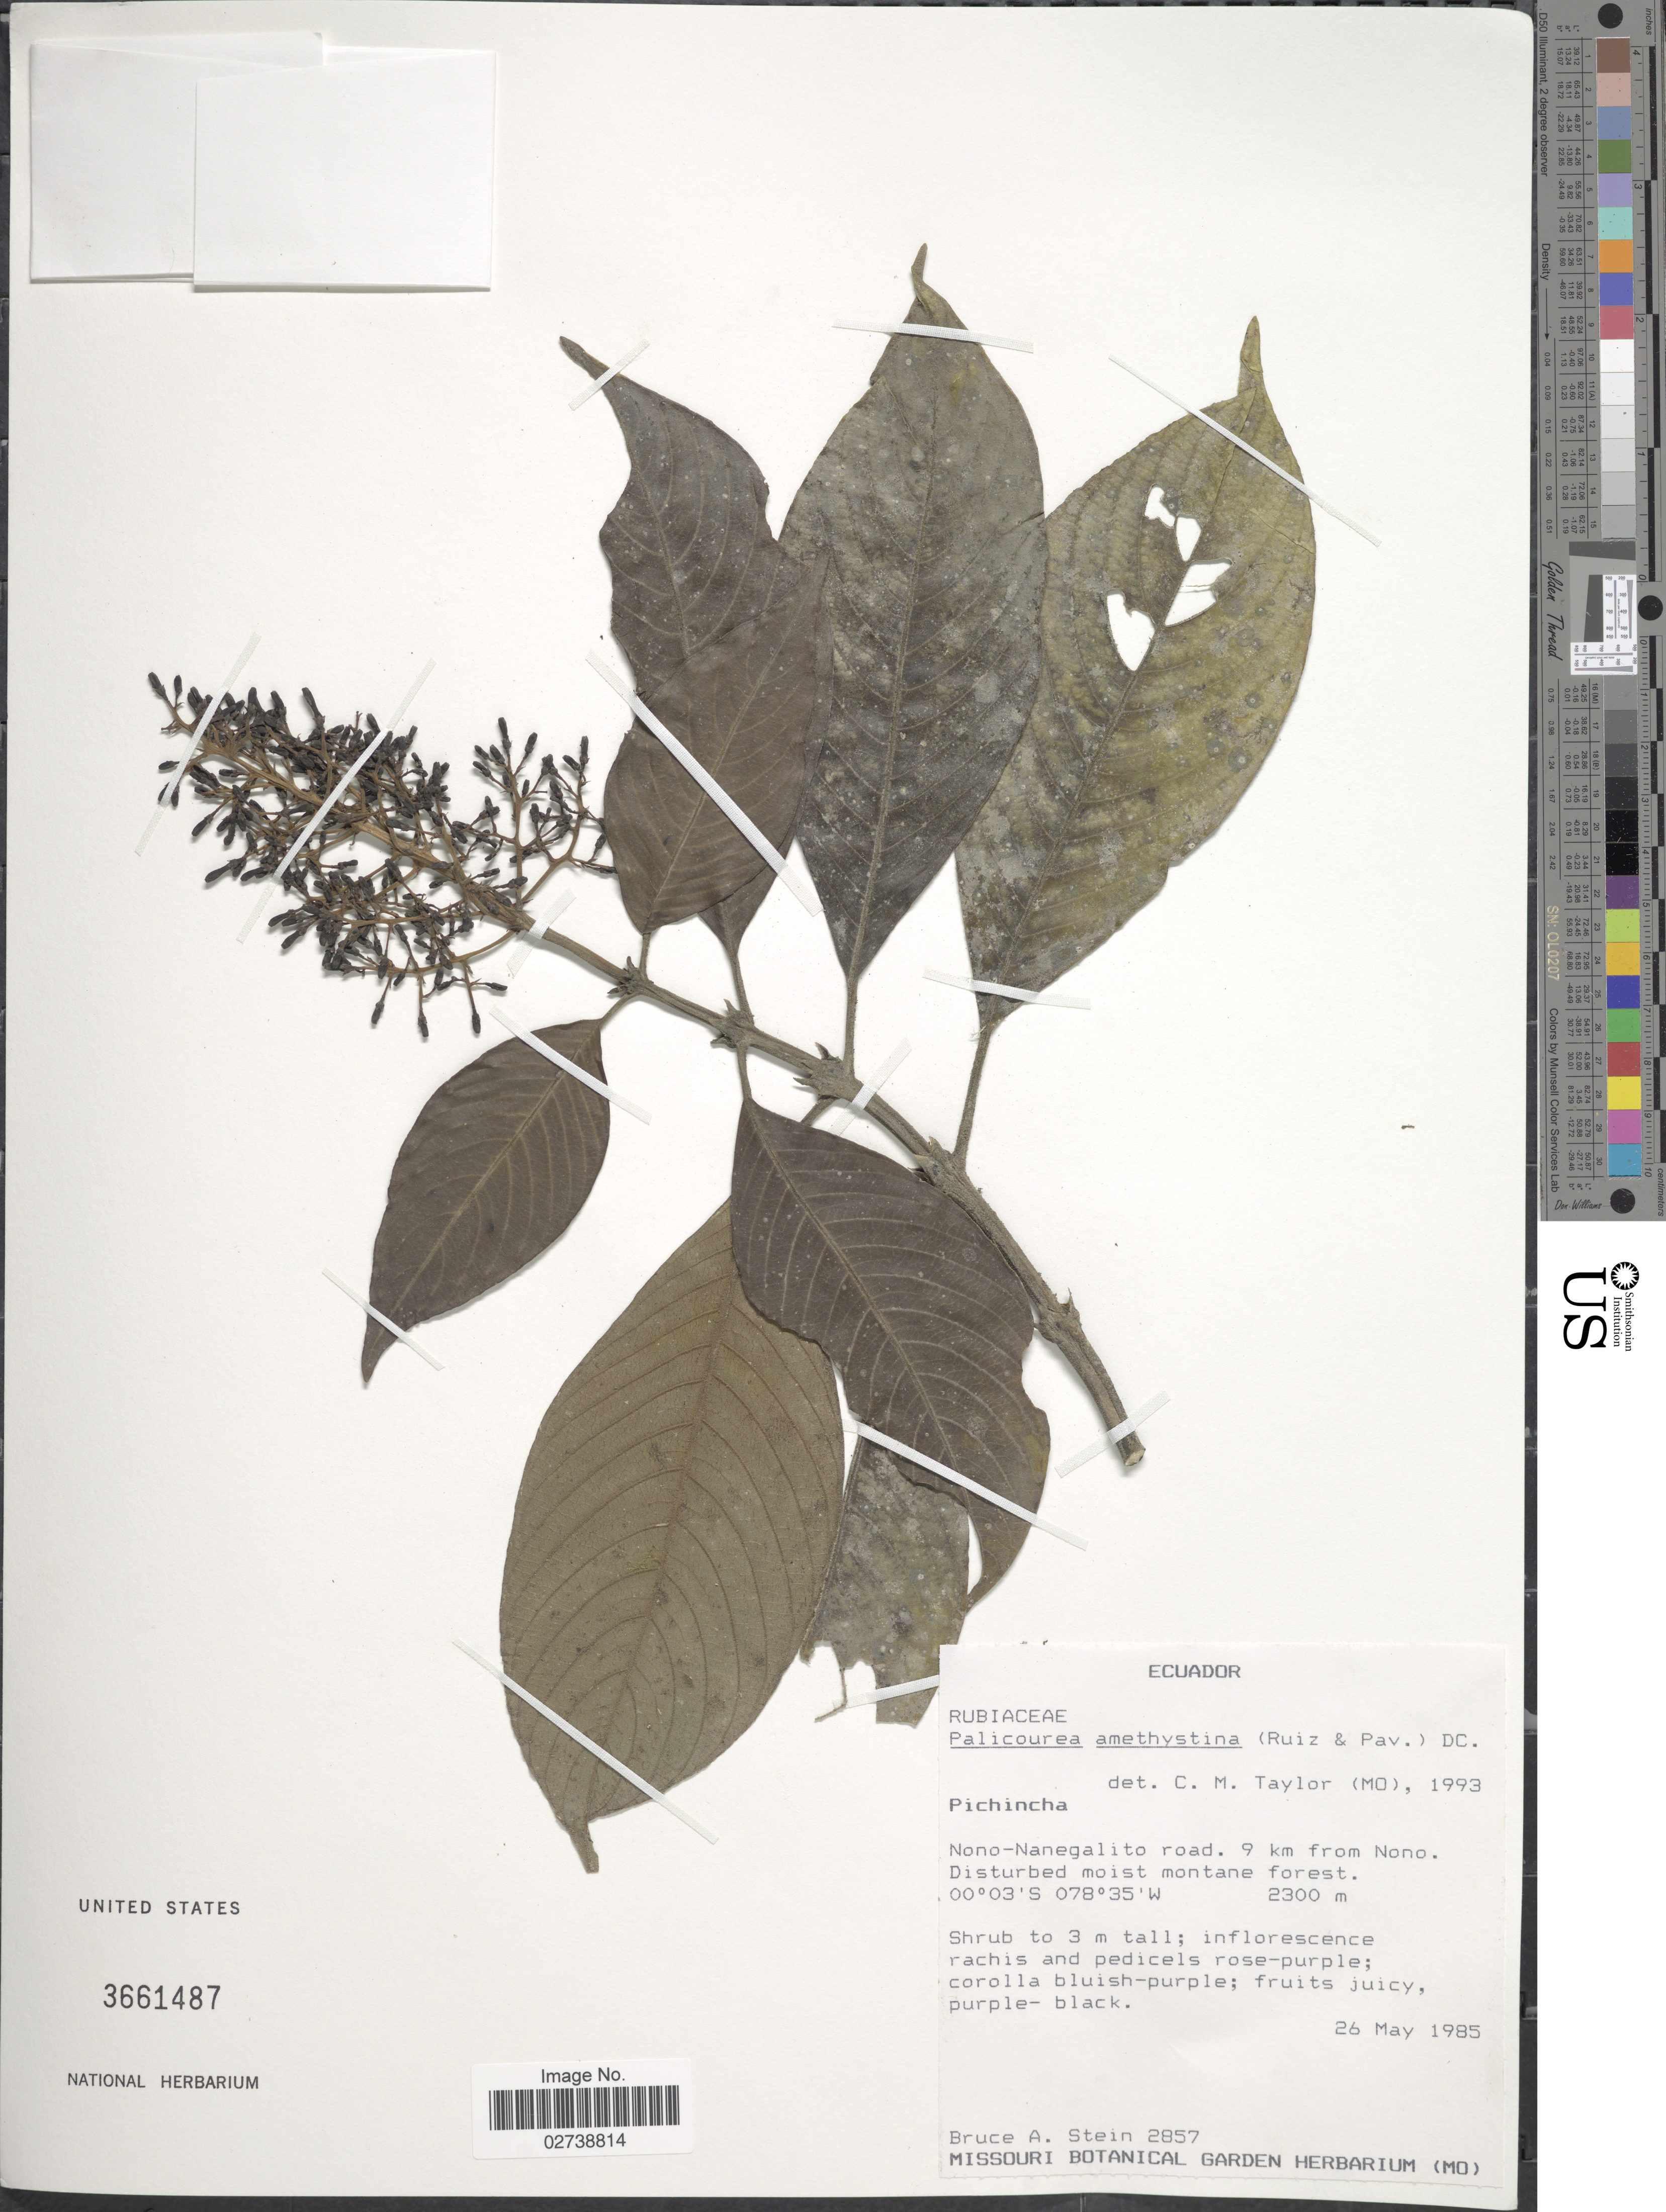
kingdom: Plantae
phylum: Tracheophyta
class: Magnoliopsida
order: Gentianales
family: Rubiaceae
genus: Palicourea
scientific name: Palicourea amethystina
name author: (Ruiz & Pav.) DC.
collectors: B. A. Stein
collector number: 2857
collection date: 1985-05-26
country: Ecuador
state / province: Pichincha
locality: Nono-Nanegalito road. 9 km from Nono.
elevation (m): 2300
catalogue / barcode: US 3661487